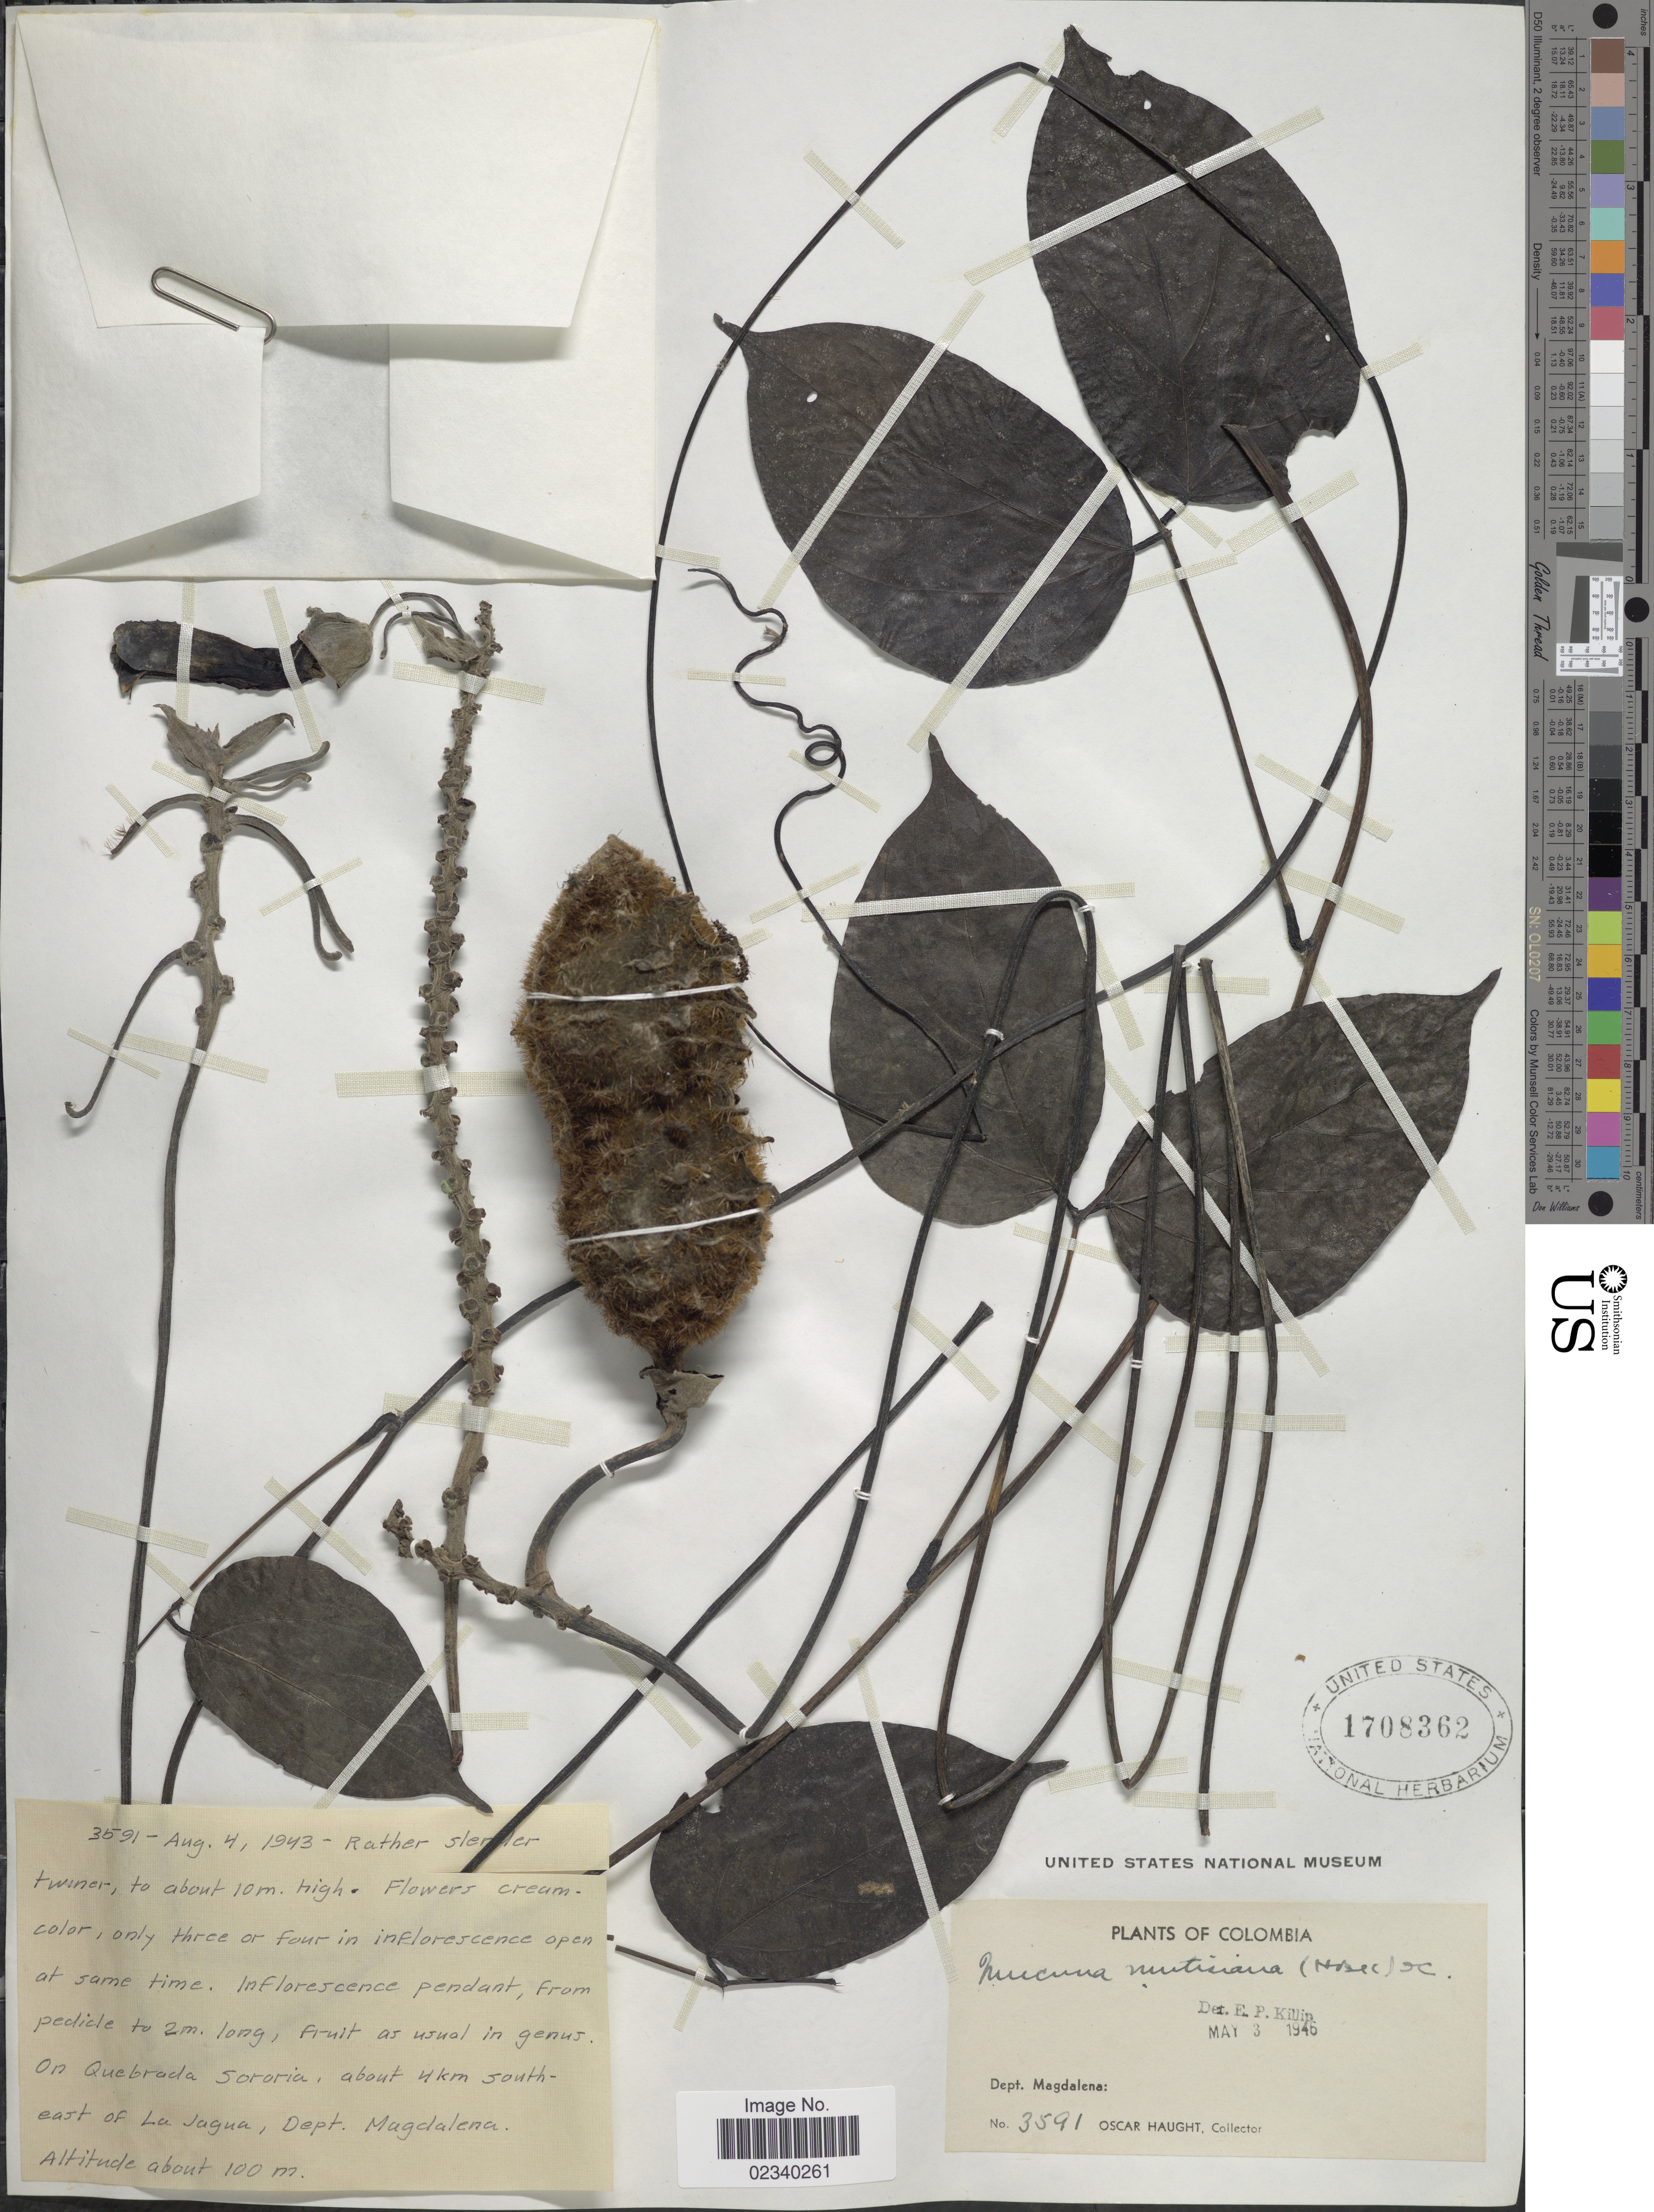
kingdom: Plantae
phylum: Tracheophyta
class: Magnoliopsida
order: Fabales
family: Fabaceae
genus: Mucuna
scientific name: Mucuna mutisiana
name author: (Kunth) DC.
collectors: O. L. Haught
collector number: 3591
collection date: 1943-08-04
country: Colombia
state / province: Magdalena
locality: Dept. Magdalena. On Quebrada Sororia, about 4 km south-east of La Jagua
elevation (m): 100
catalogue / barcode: US 1708362